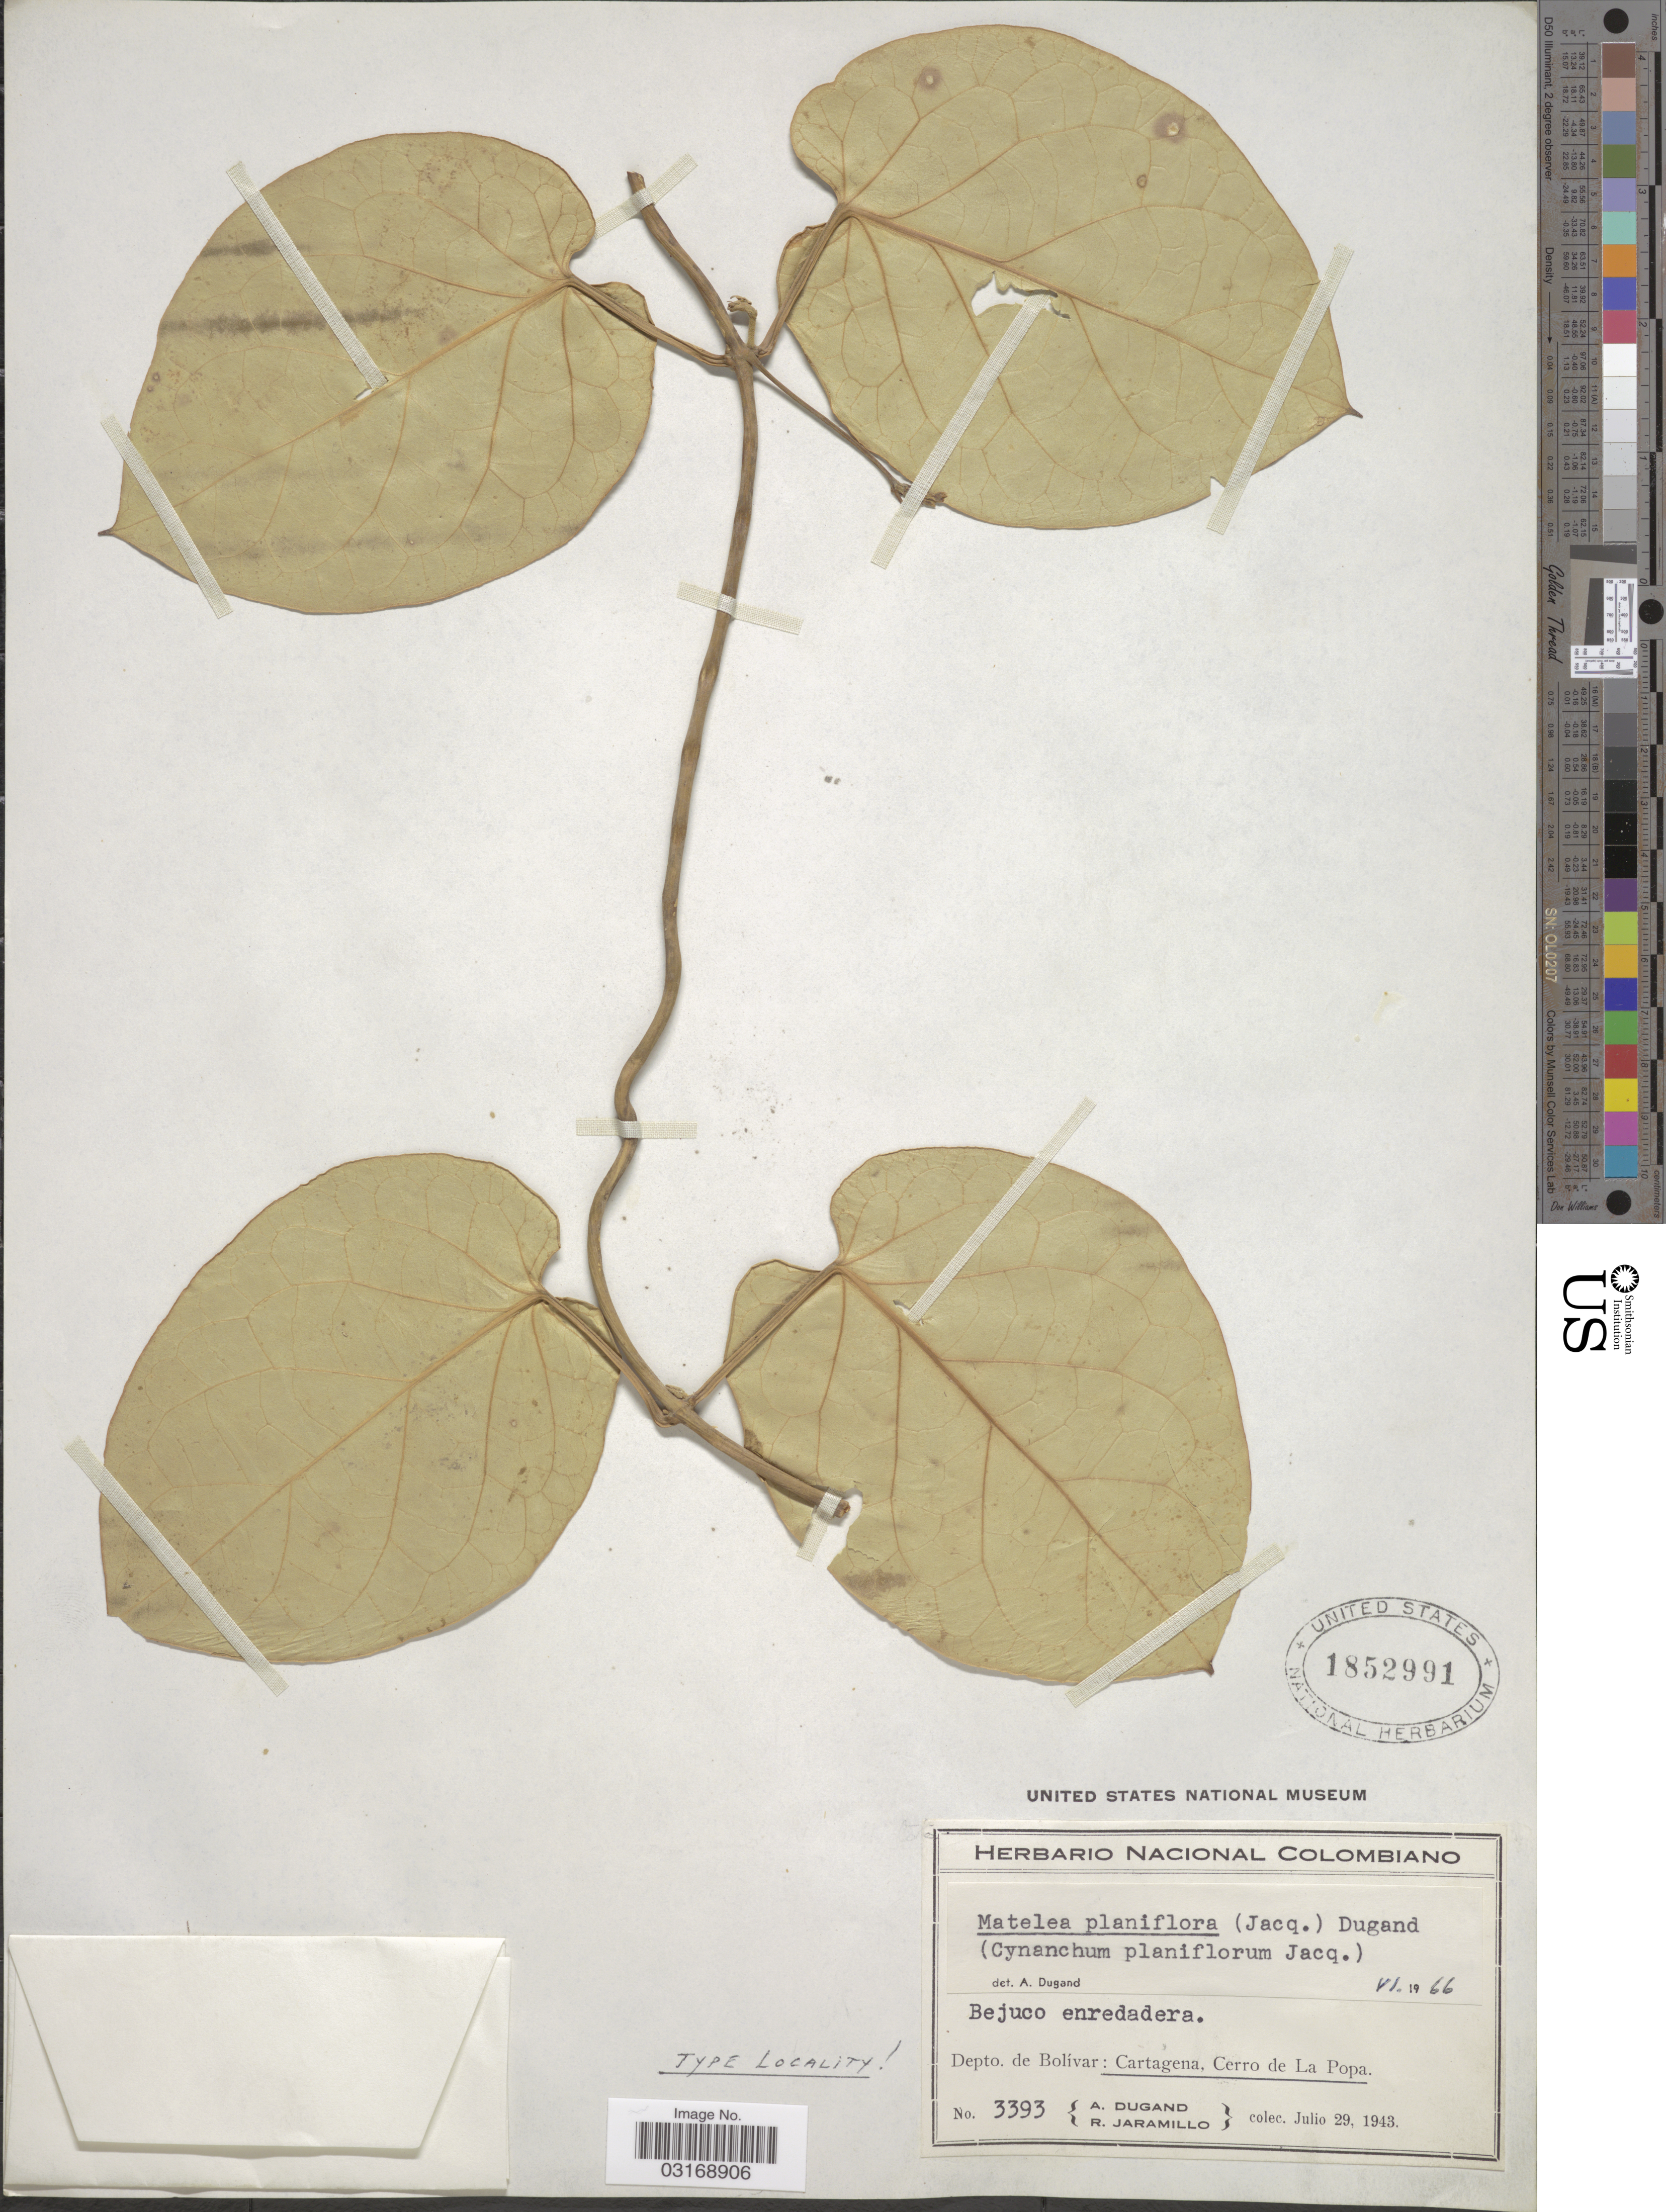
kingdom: Plantae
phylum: Tracheophyta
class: Magnoliopsida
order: Gentianales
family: Apocynaceae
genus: Matelea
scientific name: Matelea planiflora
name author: (Jacq.) Dugand G.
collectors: A. Dugand & R. Jaramillo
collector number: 3393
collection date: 1943-07-29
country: Colombia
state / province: Bolívar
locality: Cartagena, Cerro de La Popa.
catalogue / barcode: US 1852991